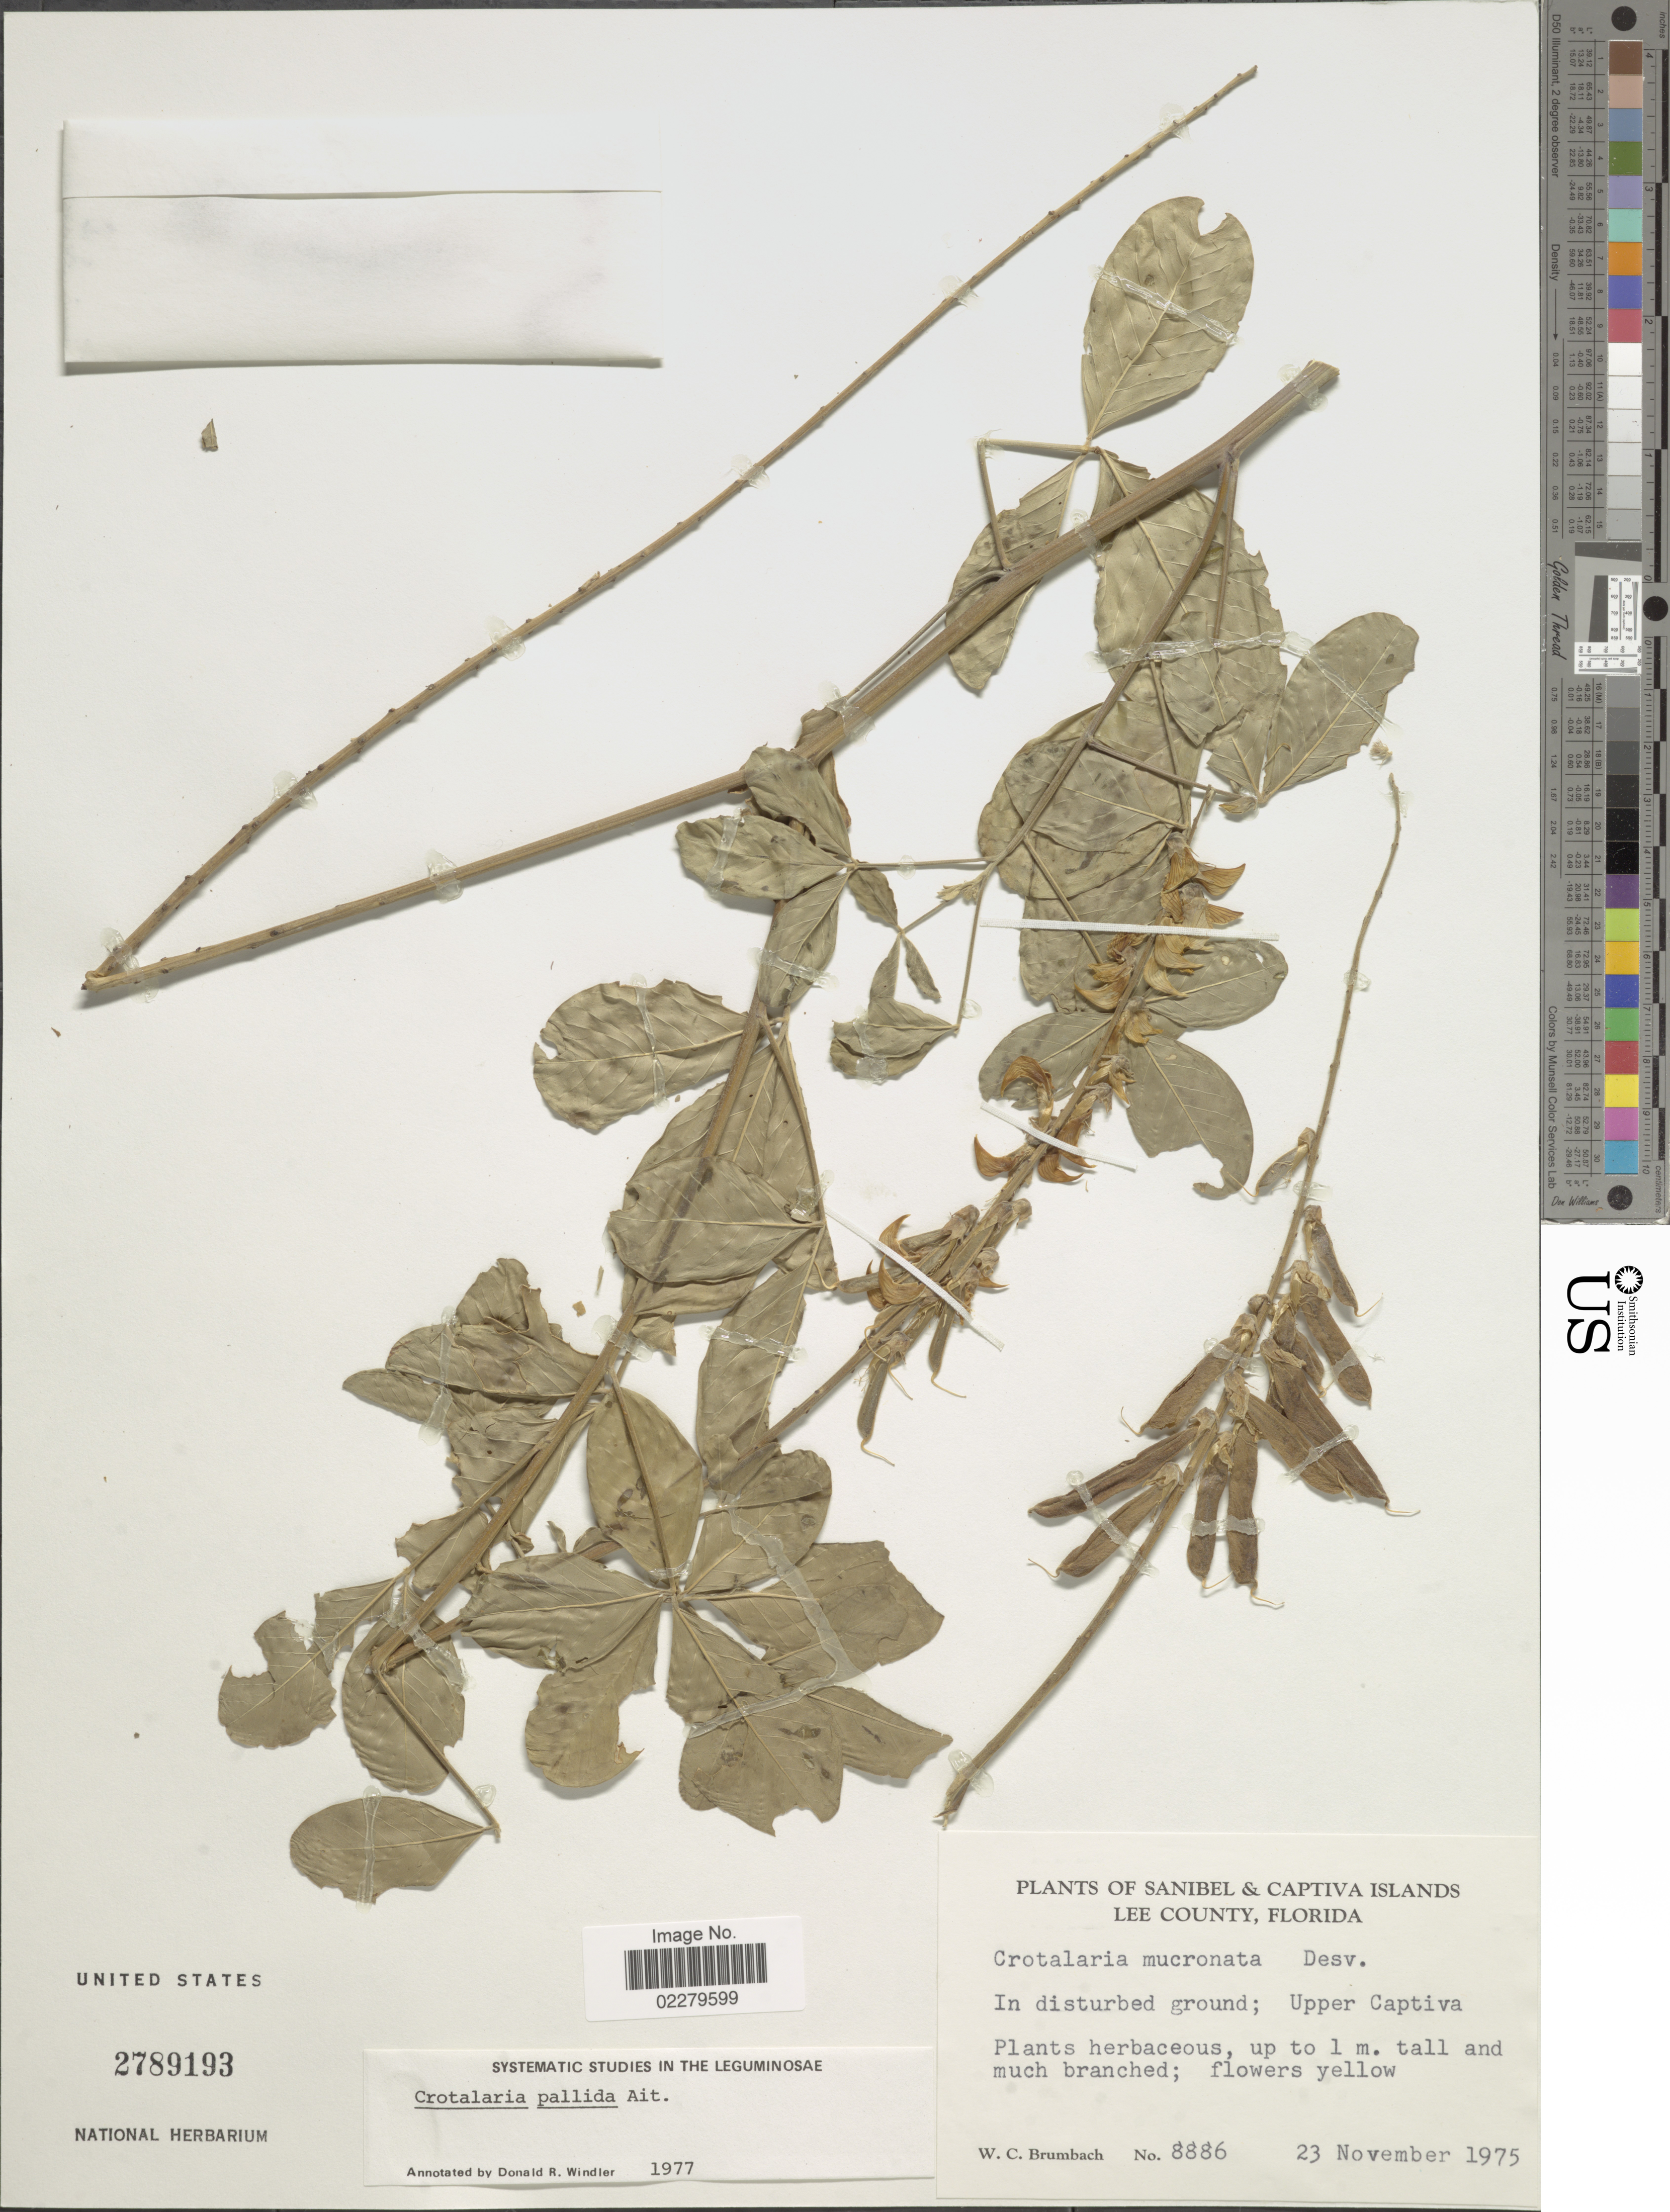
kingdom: Plantae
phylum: Tracheophyta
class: Magnoliopsida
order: Fabales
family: Fabaceae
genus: Crotalaria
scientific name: Crotalaria pallida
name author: Aiton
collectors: W. C. Brumbach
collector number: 8886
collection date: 1975-11-23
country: United States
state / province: Florida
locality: Sanibel & Captiva Islands, Lee County; Upper Captiva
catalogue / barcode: US 2789193